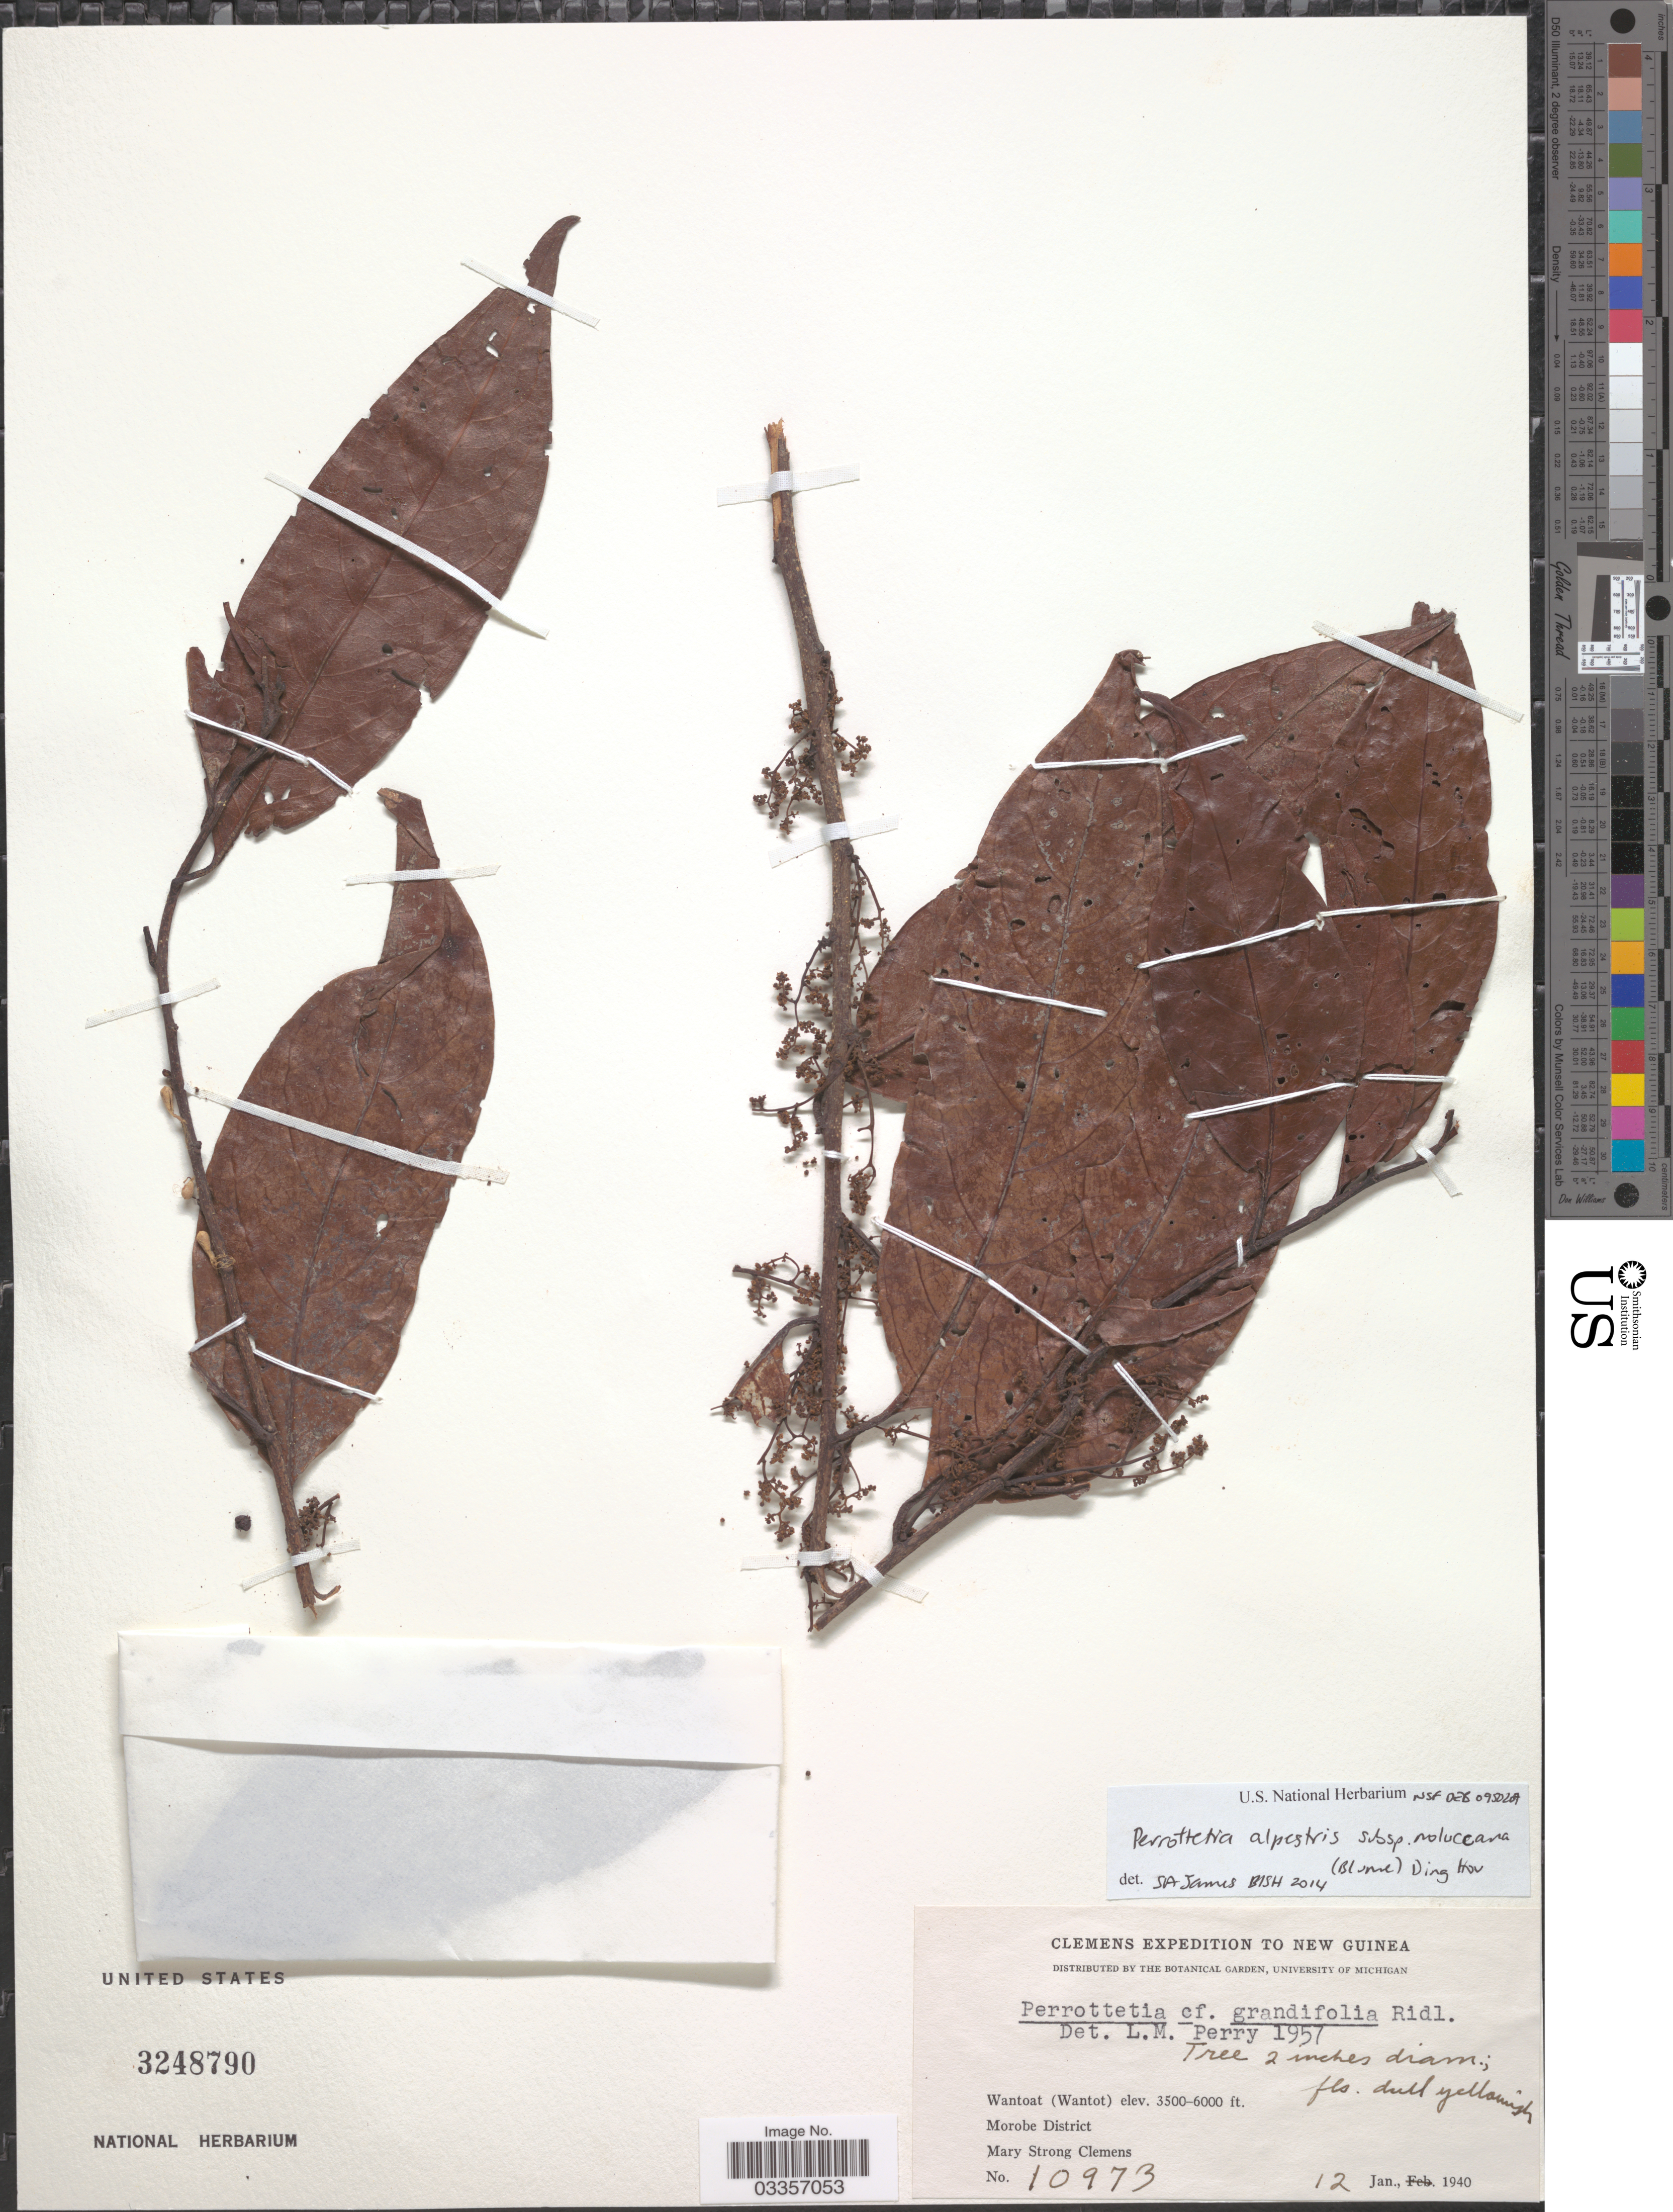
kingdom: Plantae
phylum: Tracheophyta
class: Magnoliopsida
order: Huerteales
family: Dipentodontaceae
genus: Perrottetia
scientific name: Perrottetia alpestris subsp. moluccana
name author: (Blume) Ding Hou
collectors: M. S. Clemens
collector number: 10973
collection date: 1940-01-12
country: Papua New Guinea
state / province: Morobe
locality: New Guinea, Wantoat (Wantot), Morobe District.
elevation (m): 1067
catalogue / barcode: US 3248790